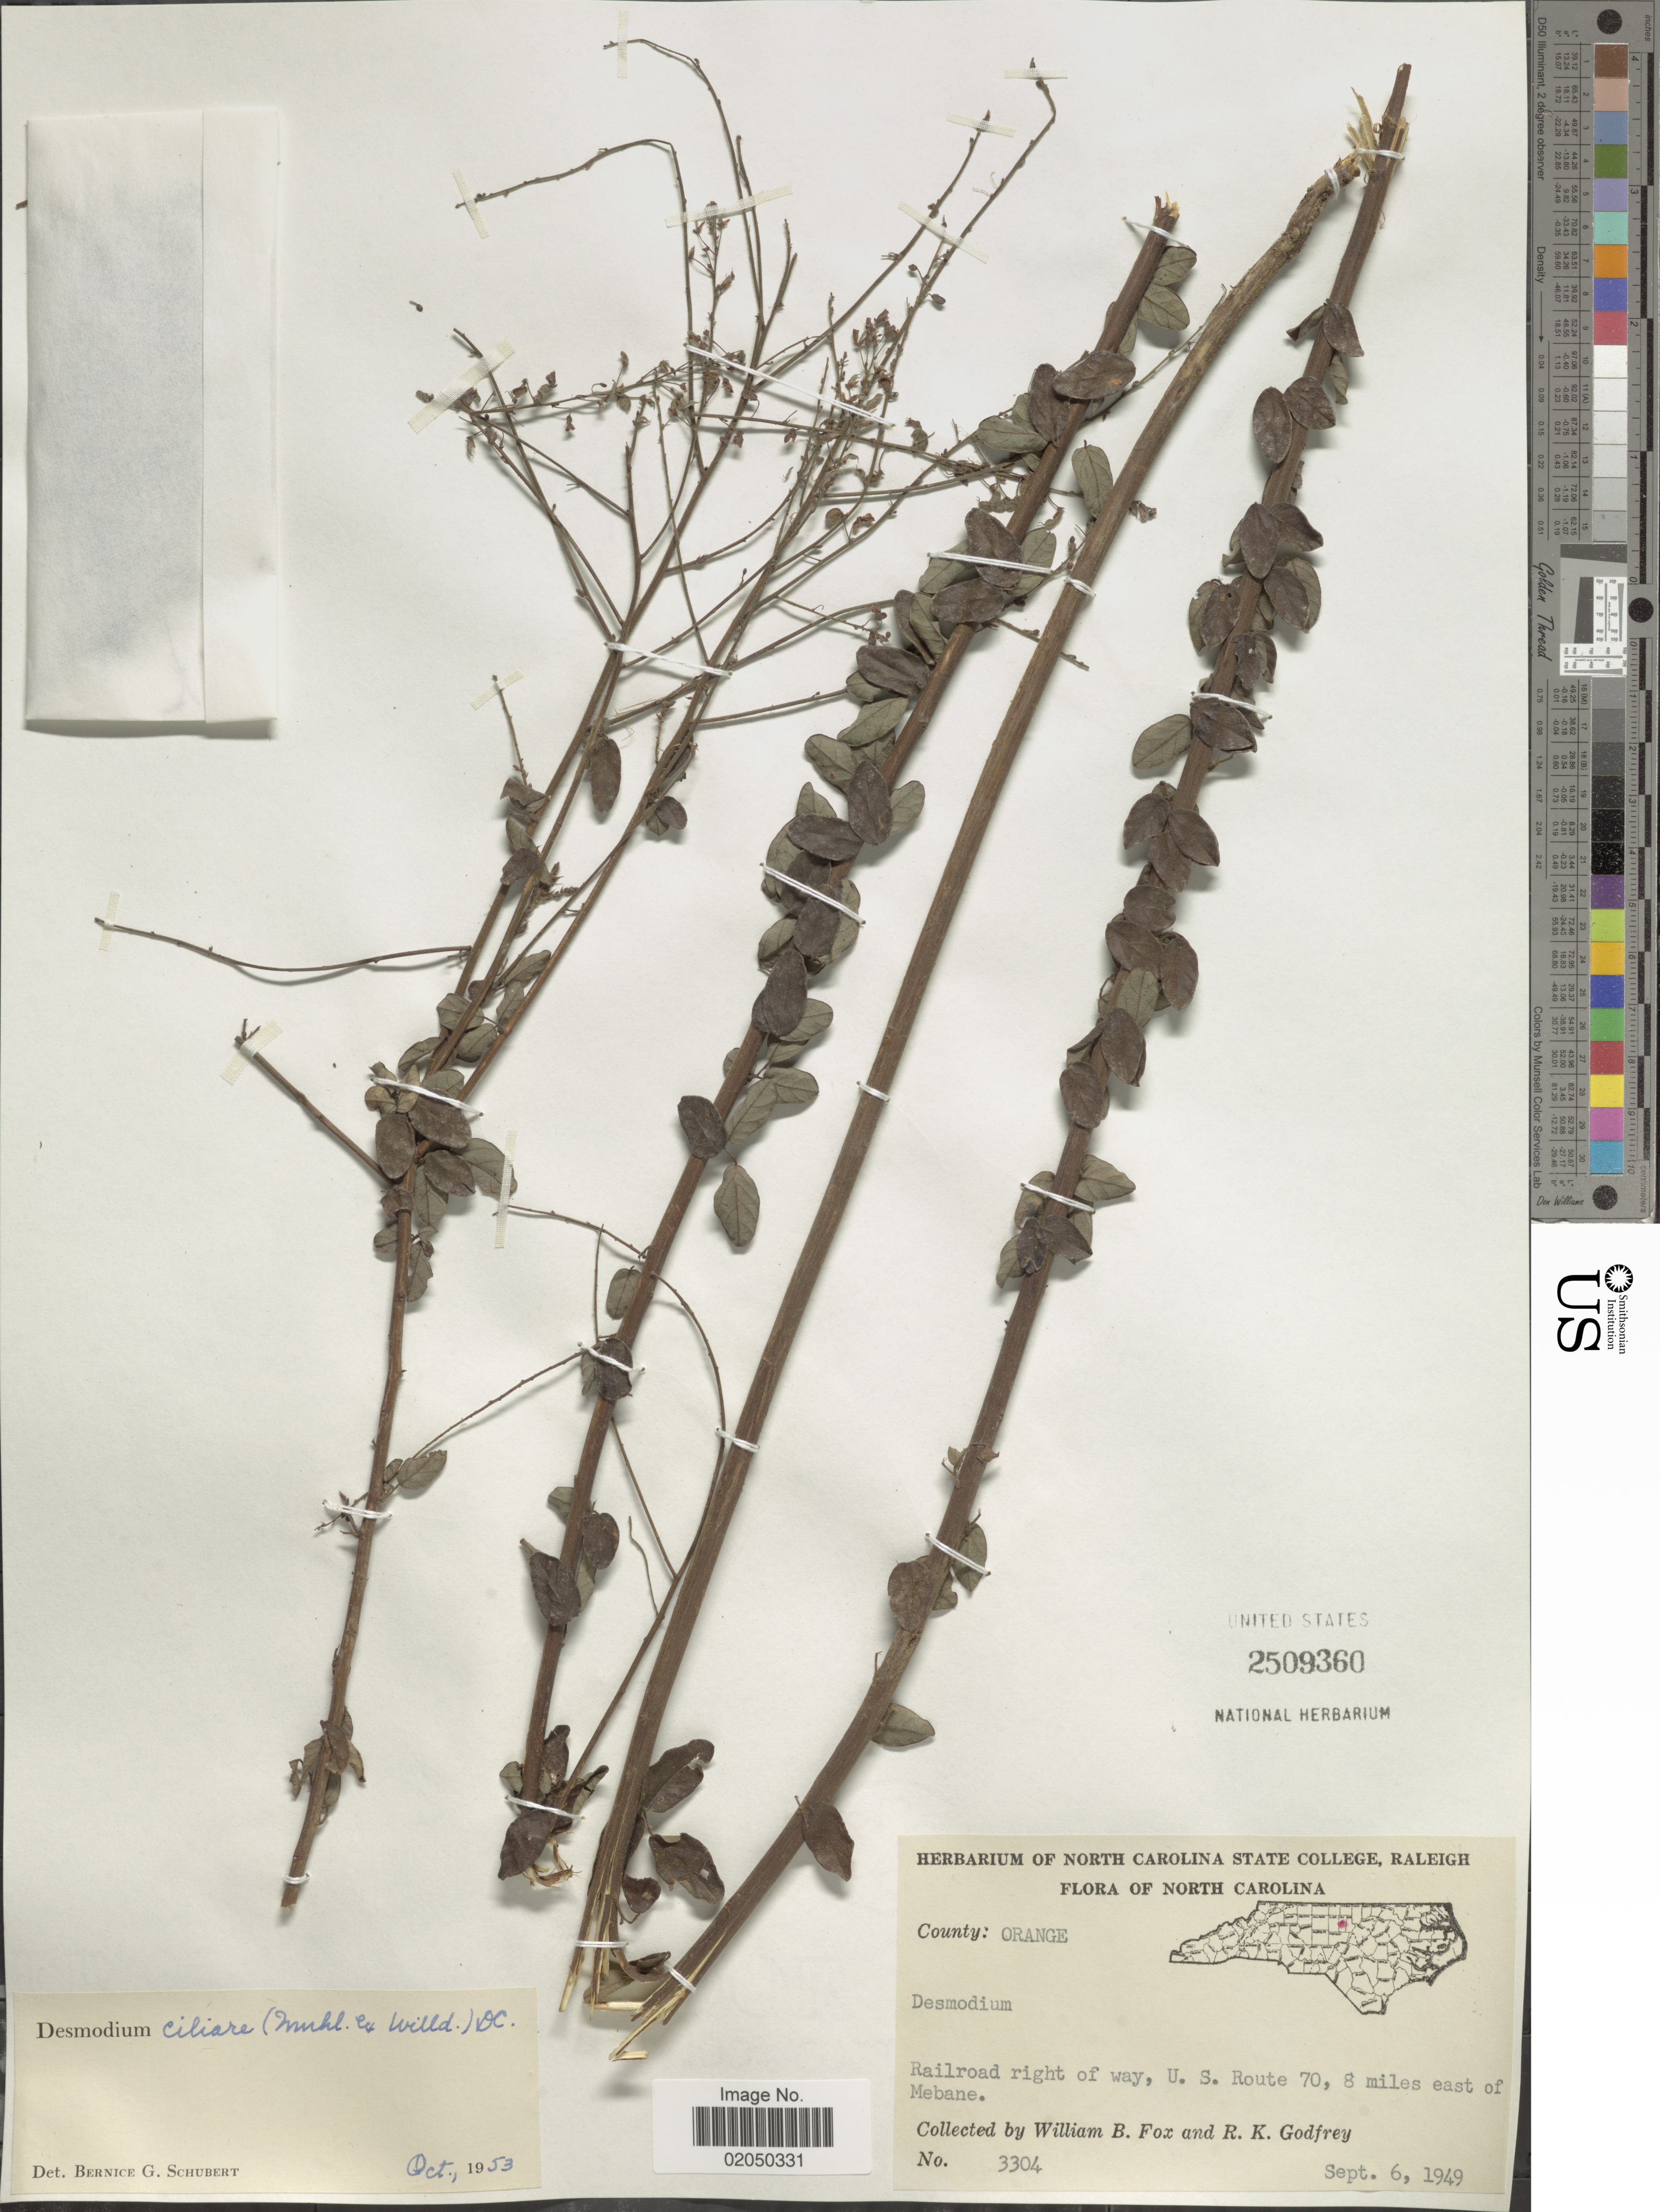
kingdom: Plantae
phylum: Tracheophyta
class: Magnoliopsida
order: Fabales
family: Fabaceae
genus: Desmodium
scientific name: Desmodium ciliare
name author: (Muhl. ex Willd.) DC.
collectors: W. B. Fox & R. K. Godfrey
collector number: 3304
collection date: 1949-09-06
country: United States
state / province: North Carolina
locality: County: Orange, Railroad right of way, U.S> Route 70, 8 miles east of Mebane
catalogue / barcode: US 2509360